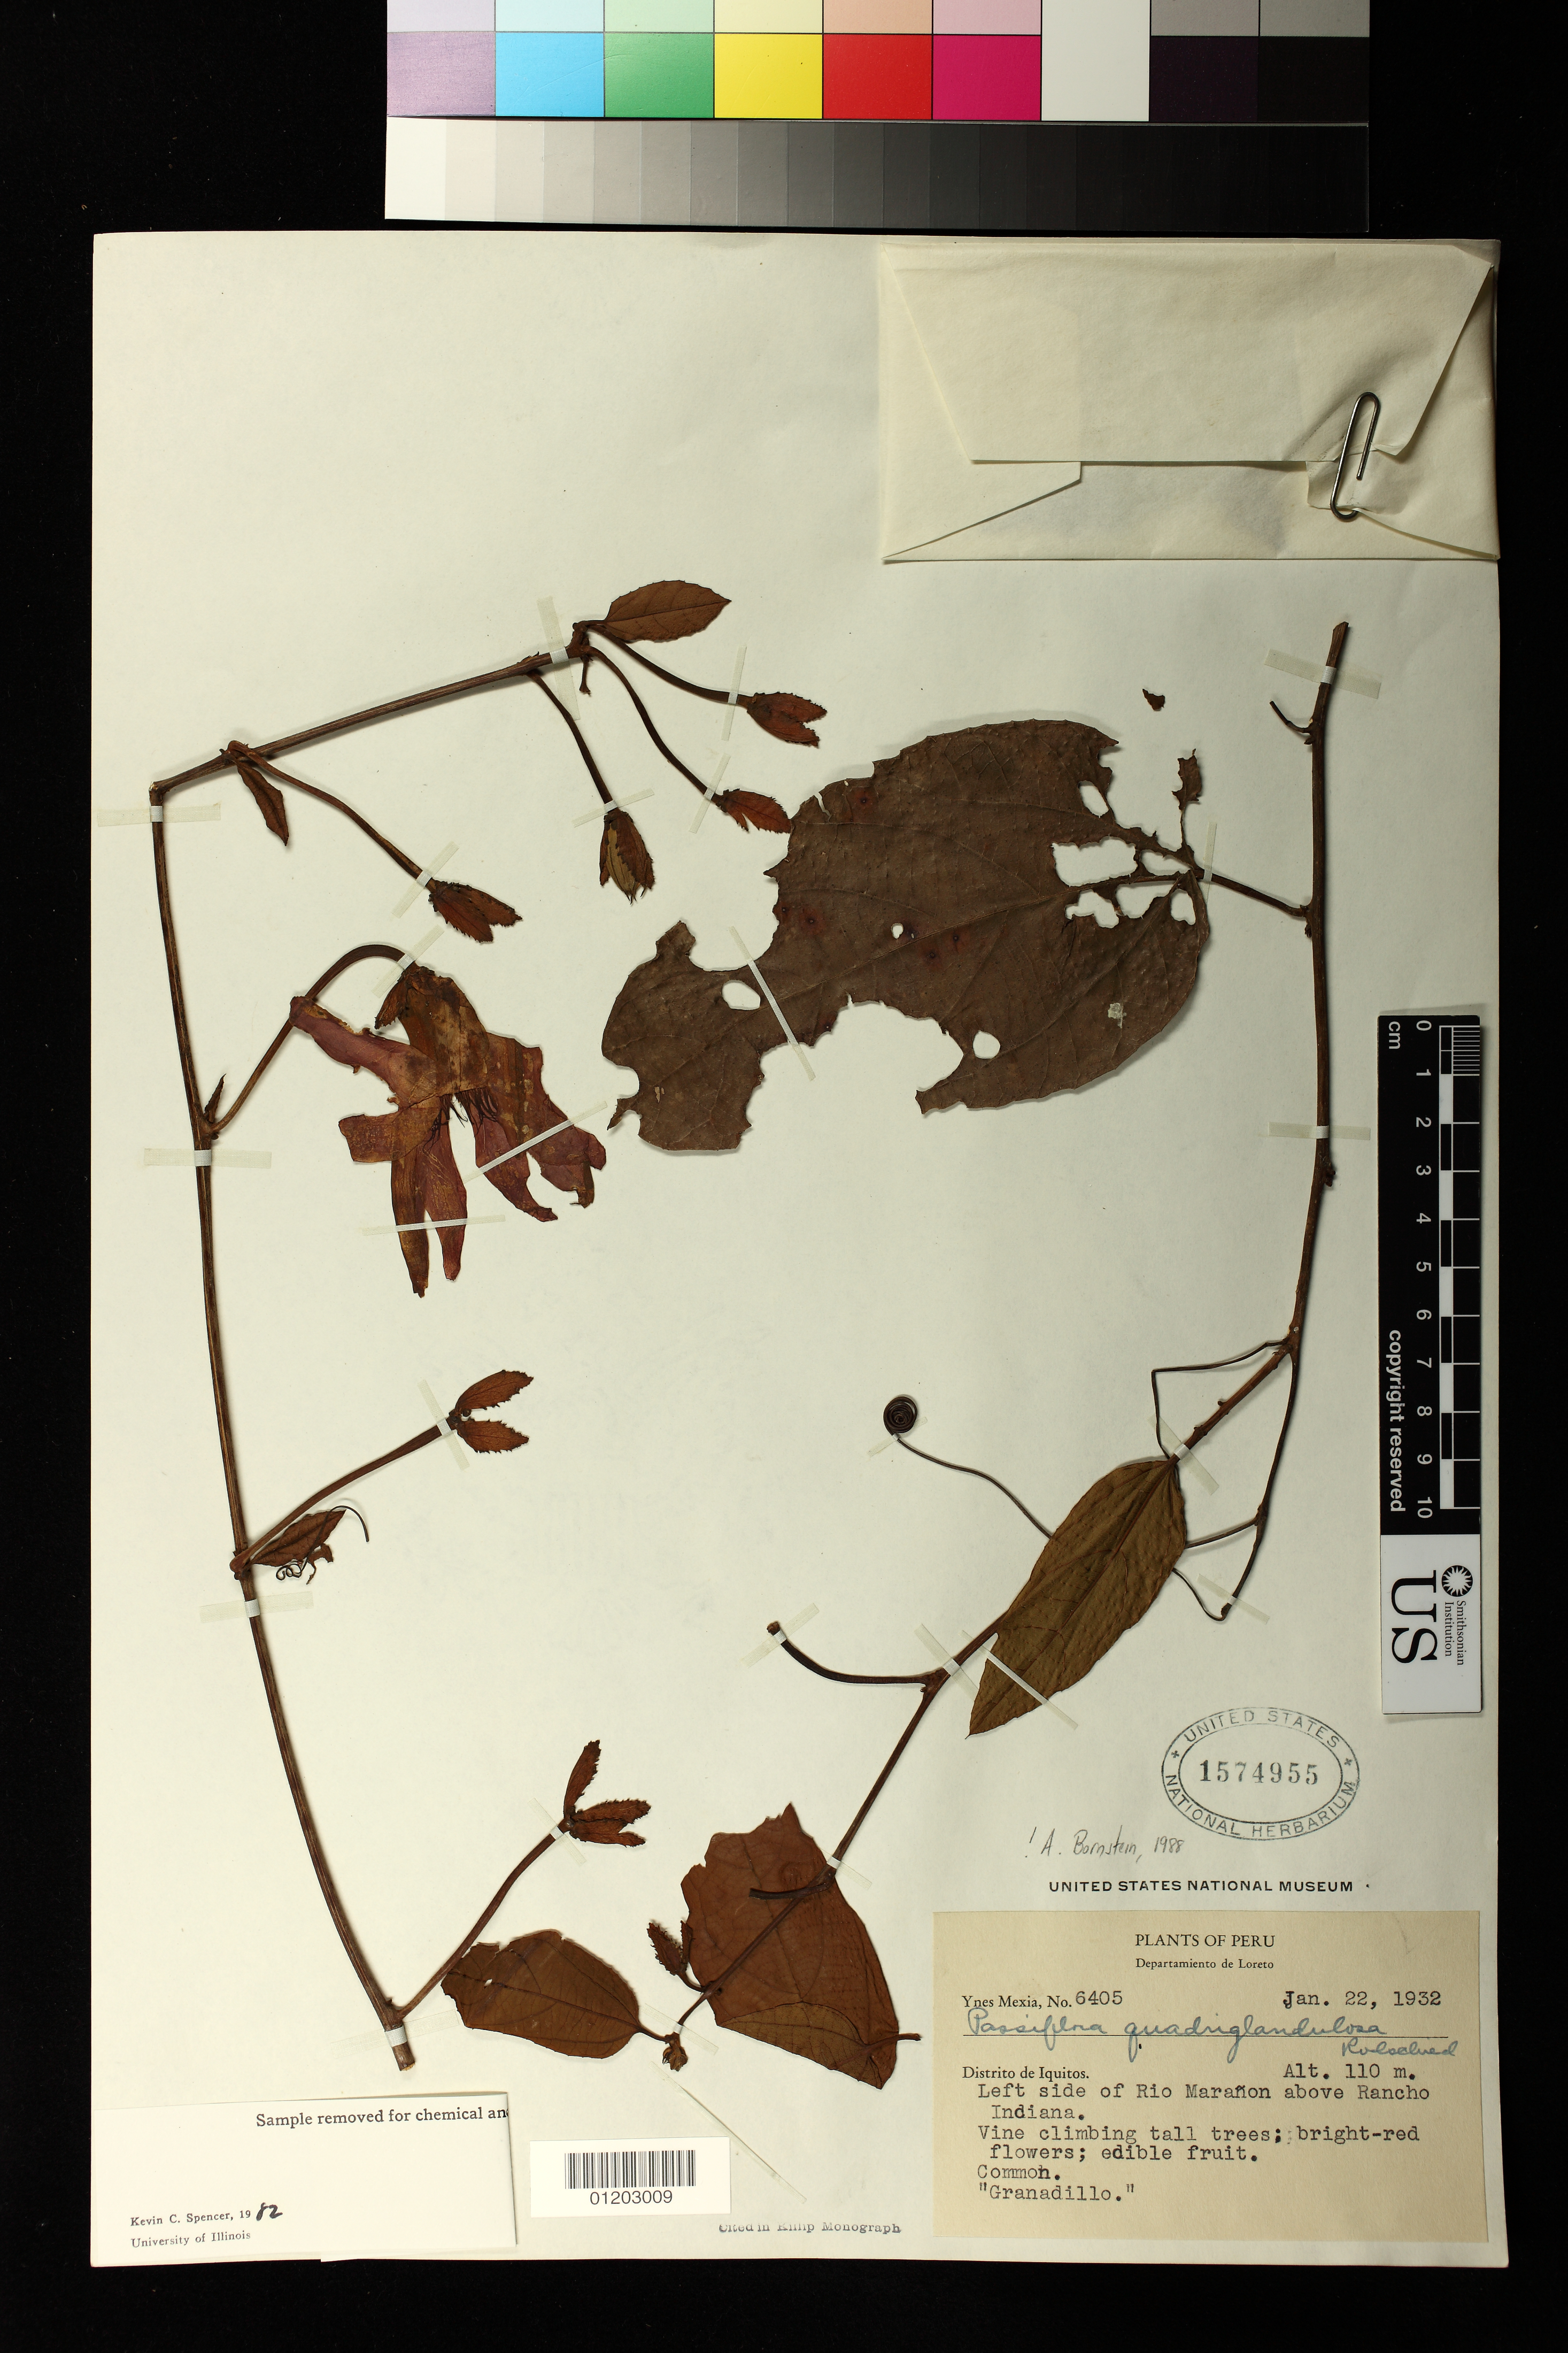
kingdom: Plantae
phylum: Tracheophyta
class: Magnoliopsida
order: Malpighiales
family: Passifloraceae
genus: Passiflora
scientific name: Passiflora quadriglandulosa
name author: Rodschied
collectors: Y. Mexia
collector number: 6405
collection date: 1932-01-22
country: Peru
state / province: Loreto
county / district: Maynas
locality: Left side of Rio Maranon above Rancho Indiana. Iquitos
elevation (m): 110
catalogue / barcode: US 1574955